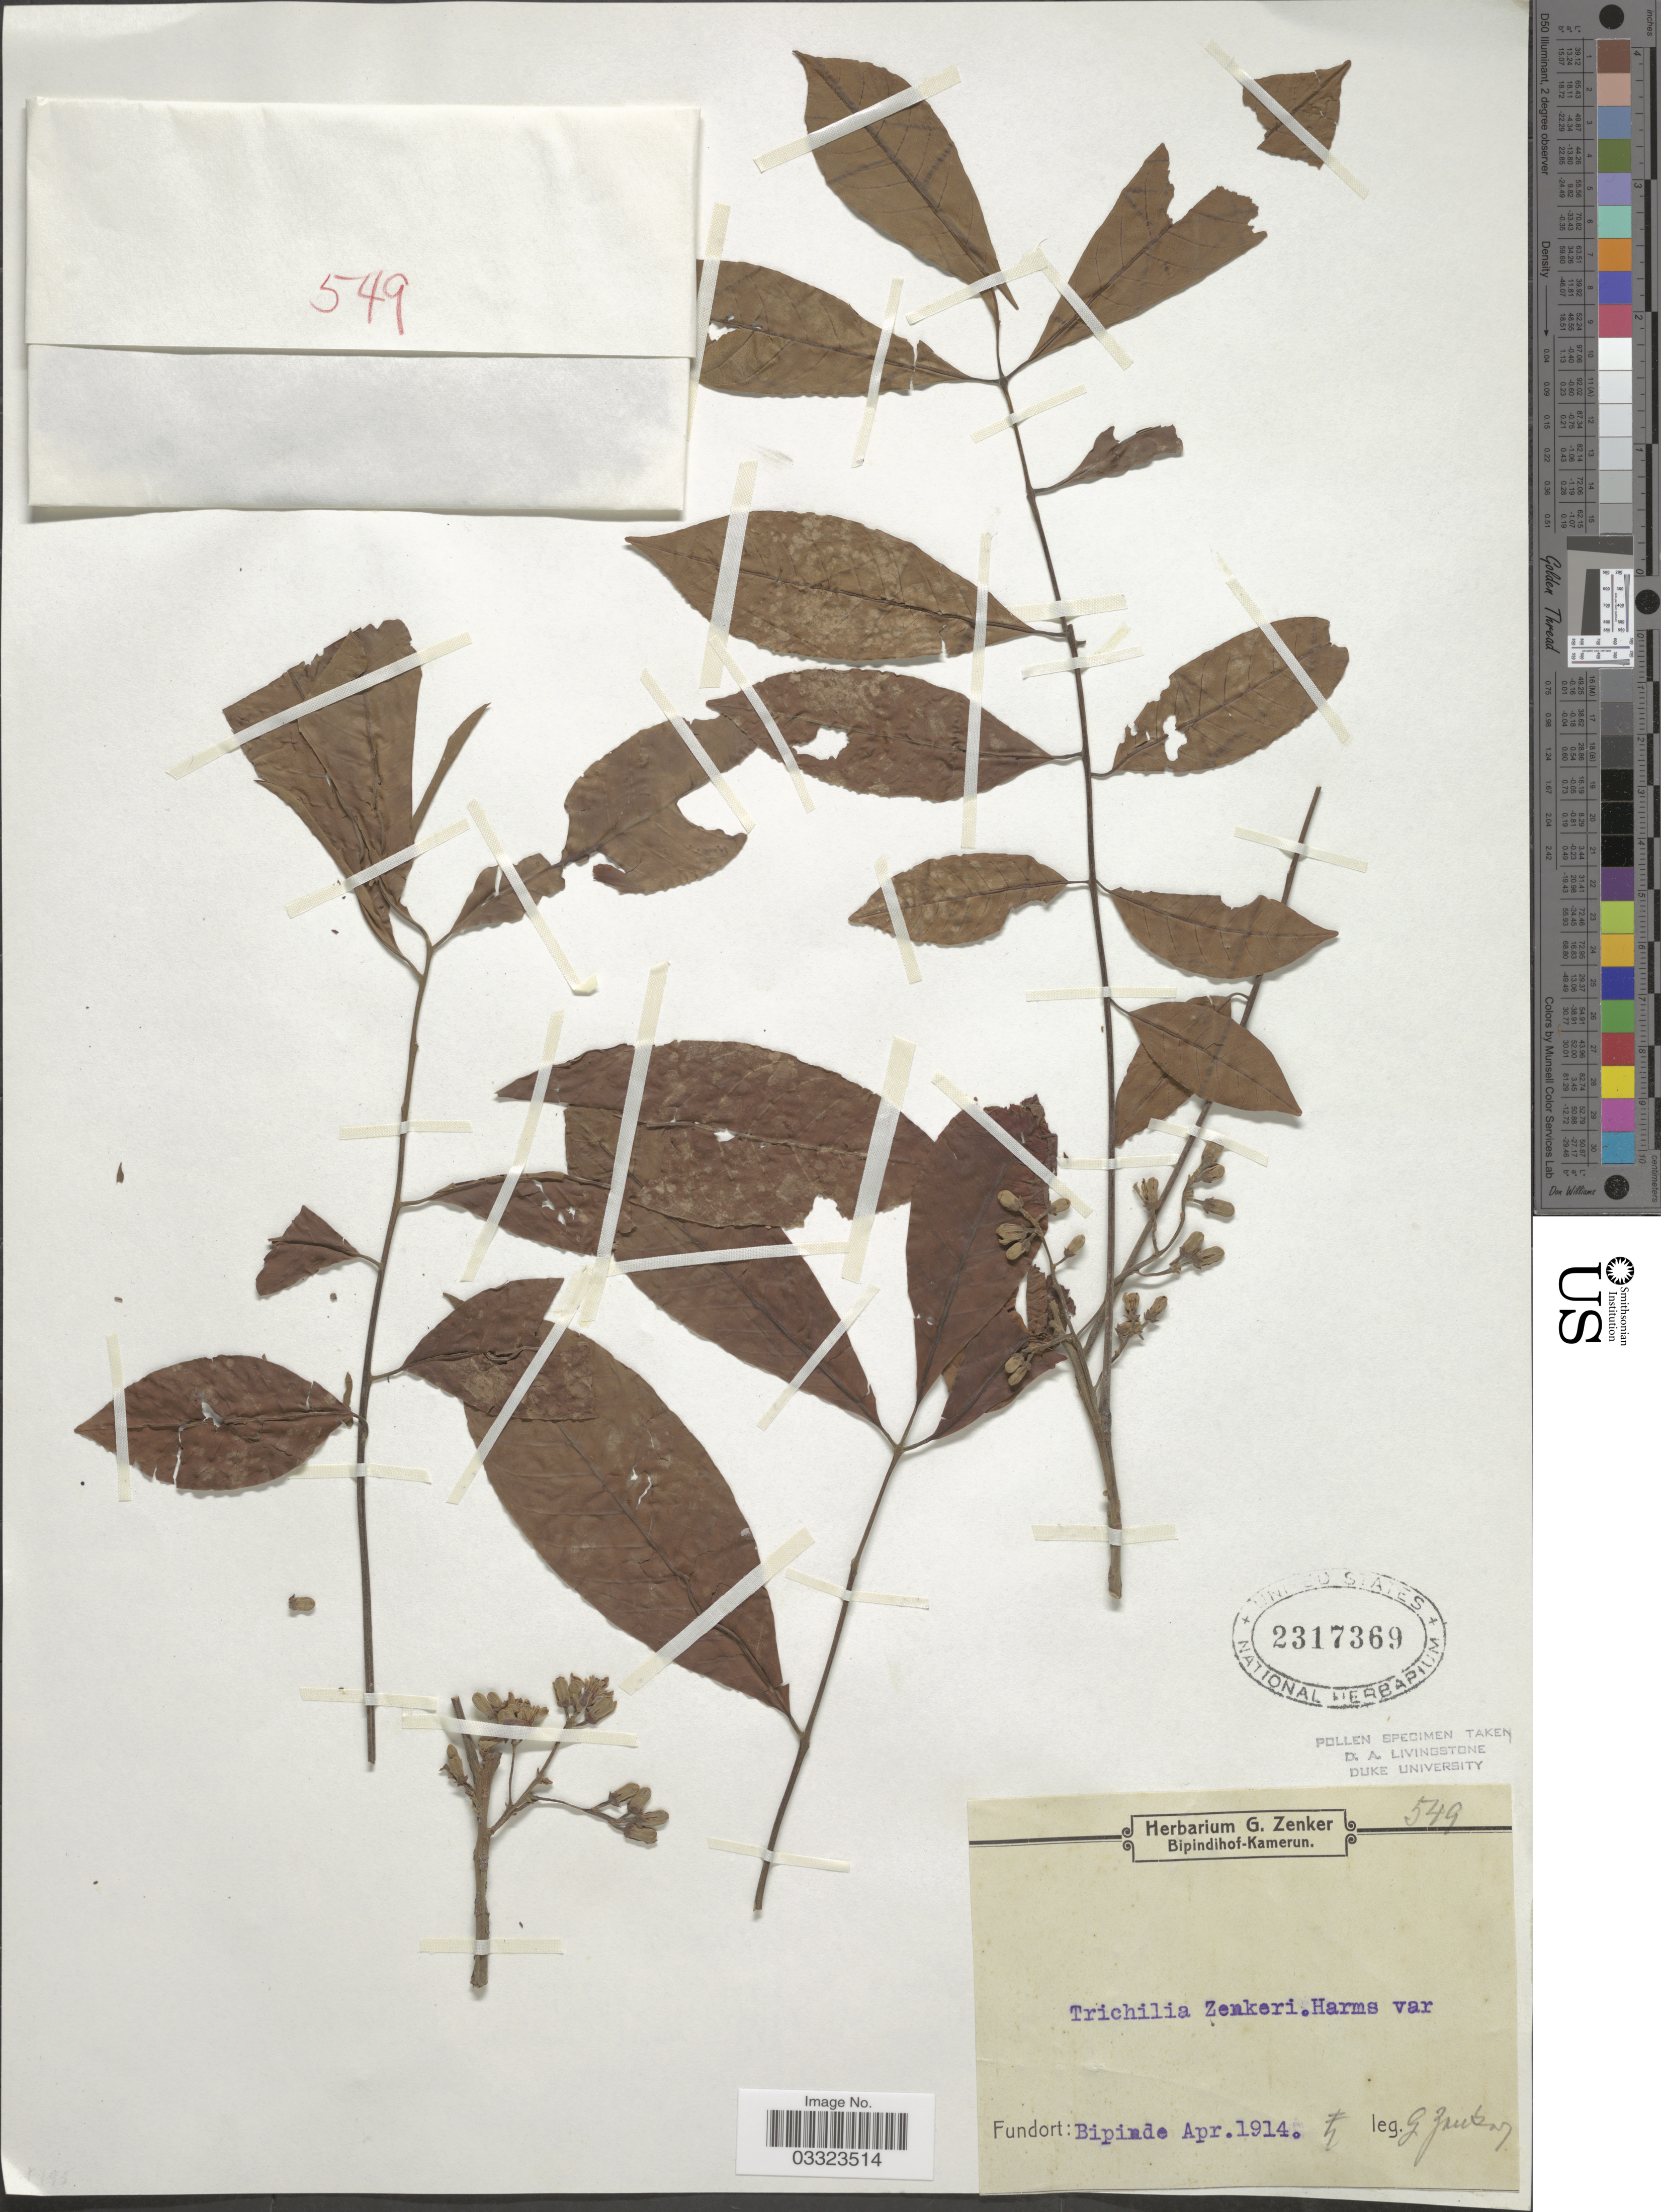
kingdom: Plantae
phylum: Tracheophyta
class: Magnoliopsida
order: Sapindales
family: Meliaceae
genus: Trichilia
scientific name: Trichilia heudelotii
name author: Planch. ex Oliv.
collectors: G. A. Zenker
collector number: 549?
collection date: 1914-04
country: Cameroon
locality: Bipinde.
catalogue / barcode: US 2317369